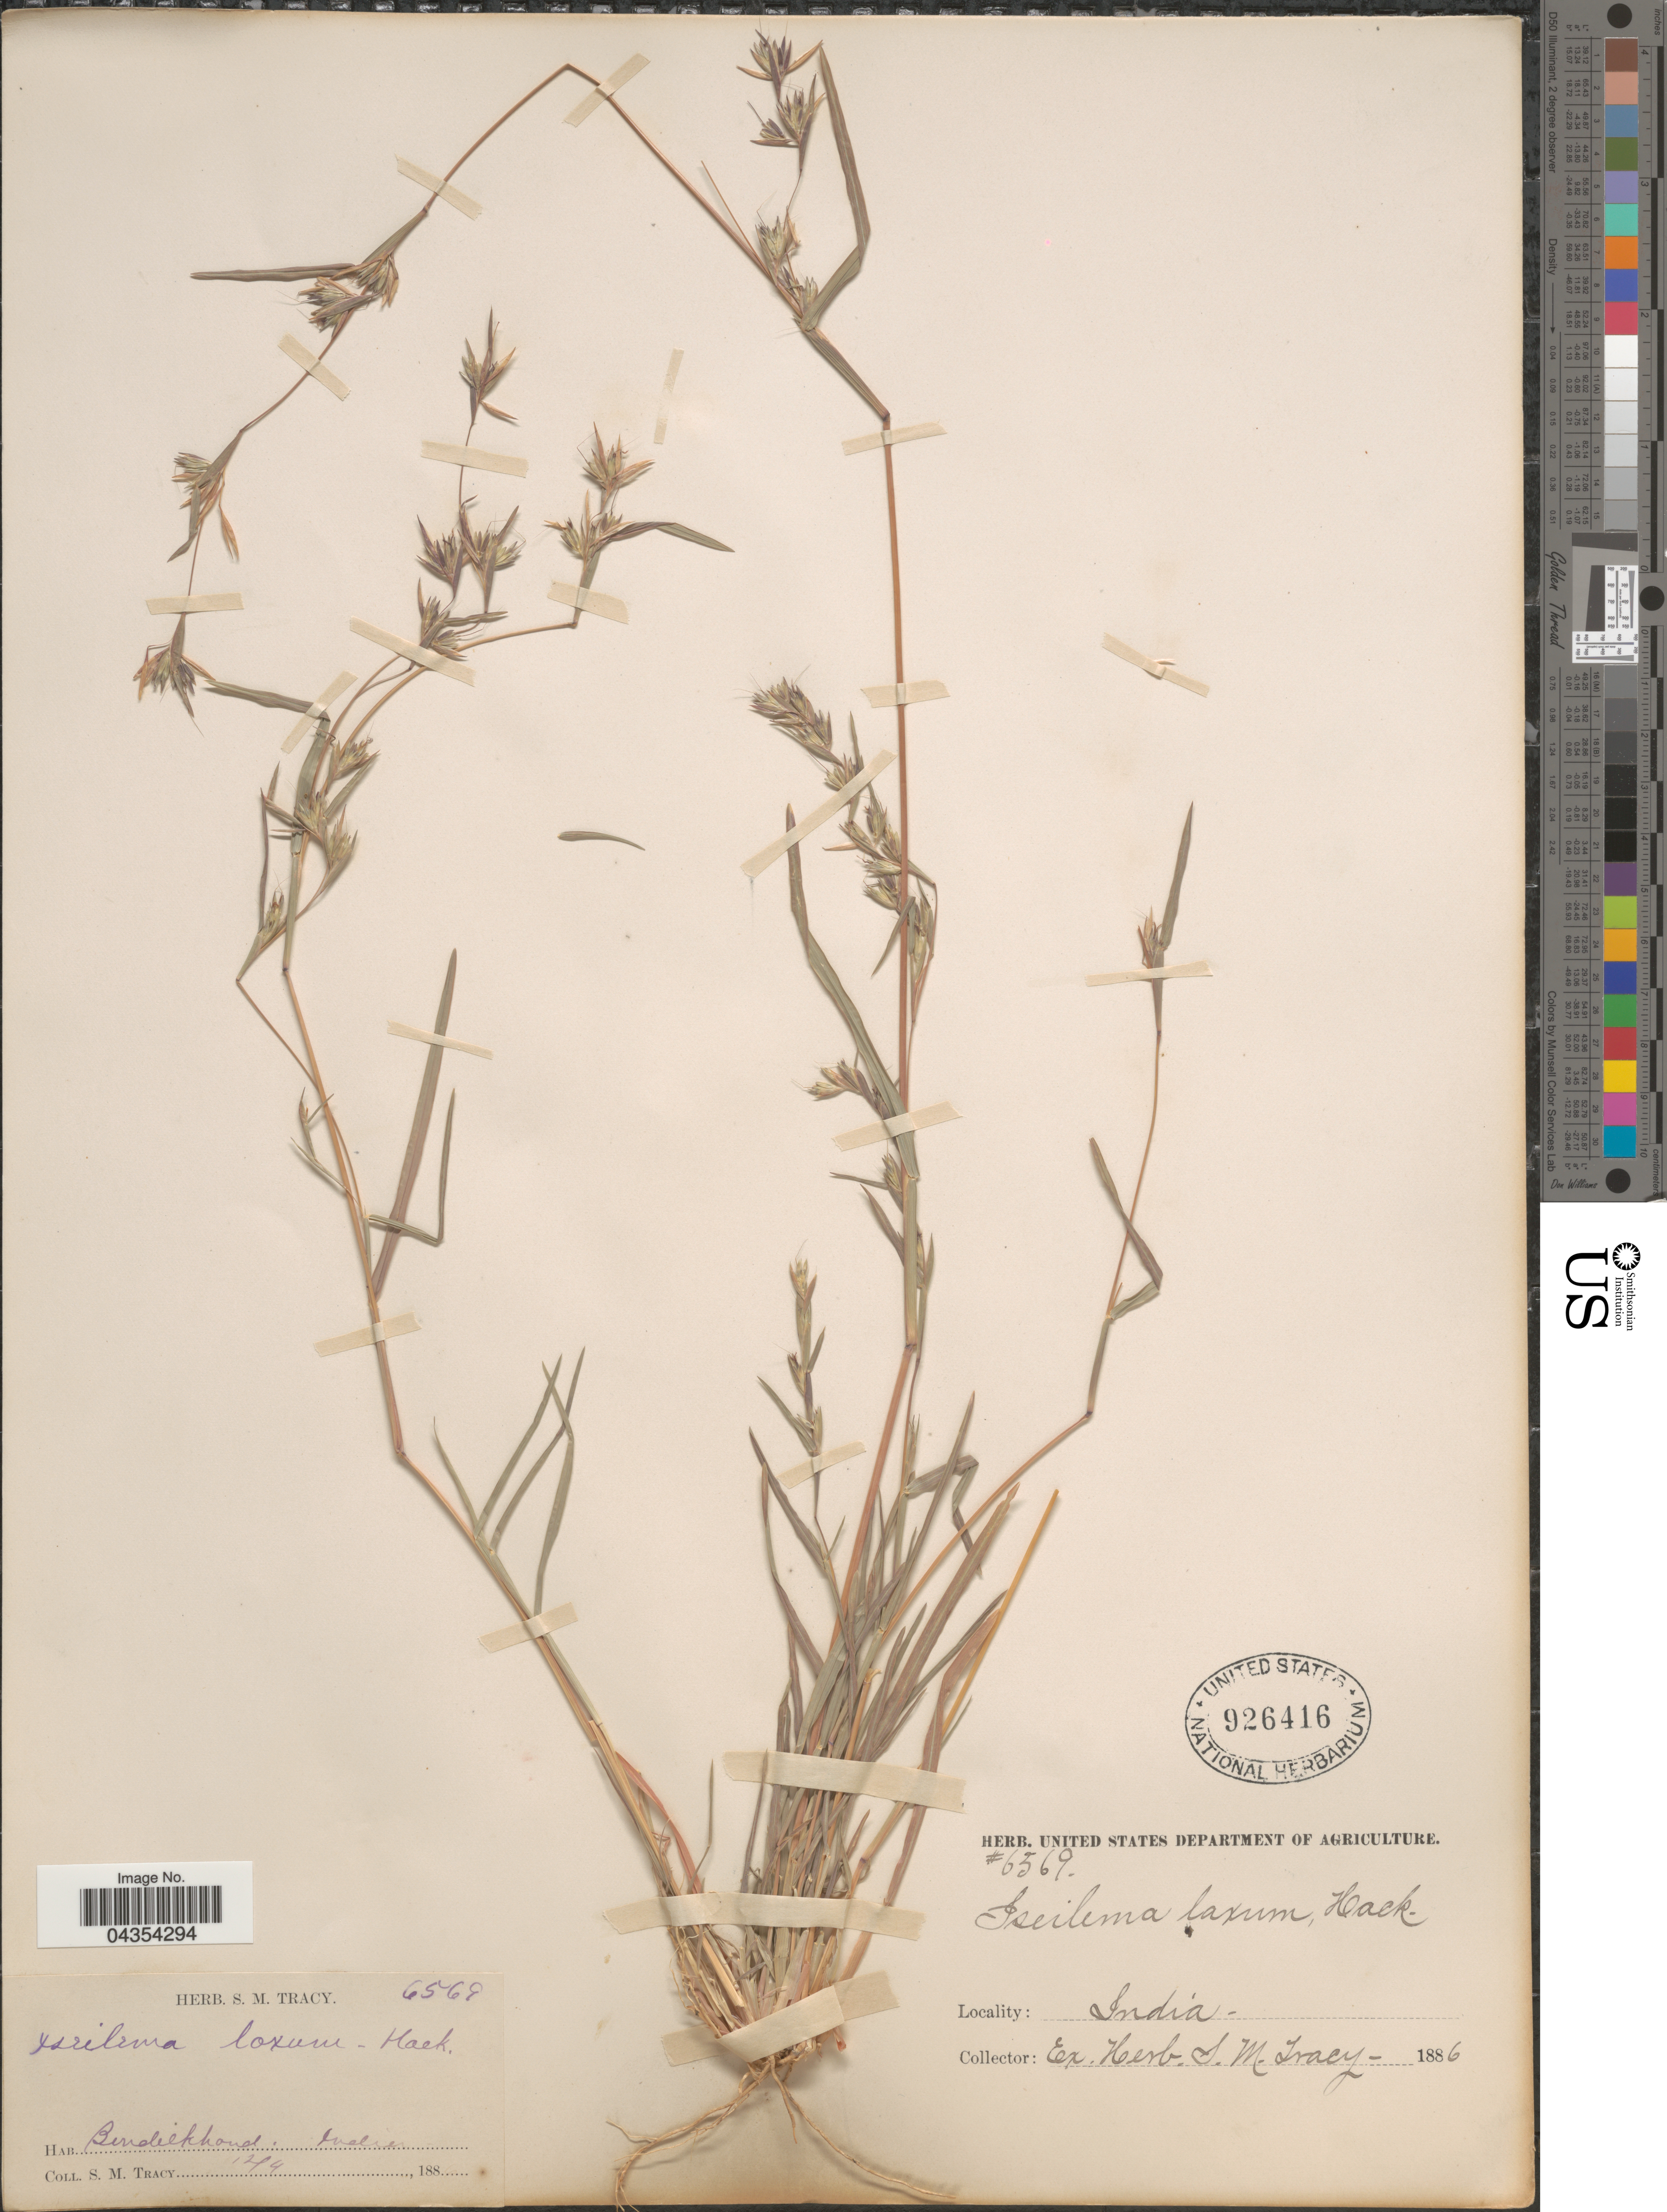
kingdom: Plantae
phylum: Tracheophyta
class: Liliopsida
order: Poales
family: Poaceae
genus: Iseilema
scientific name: Iseilema jainiana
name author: P. Umam. & P. Daniel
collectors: S. M. Tracy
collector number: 6569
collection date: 1886-04-12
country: India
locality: Bendelkhand.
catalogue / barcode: US 926416